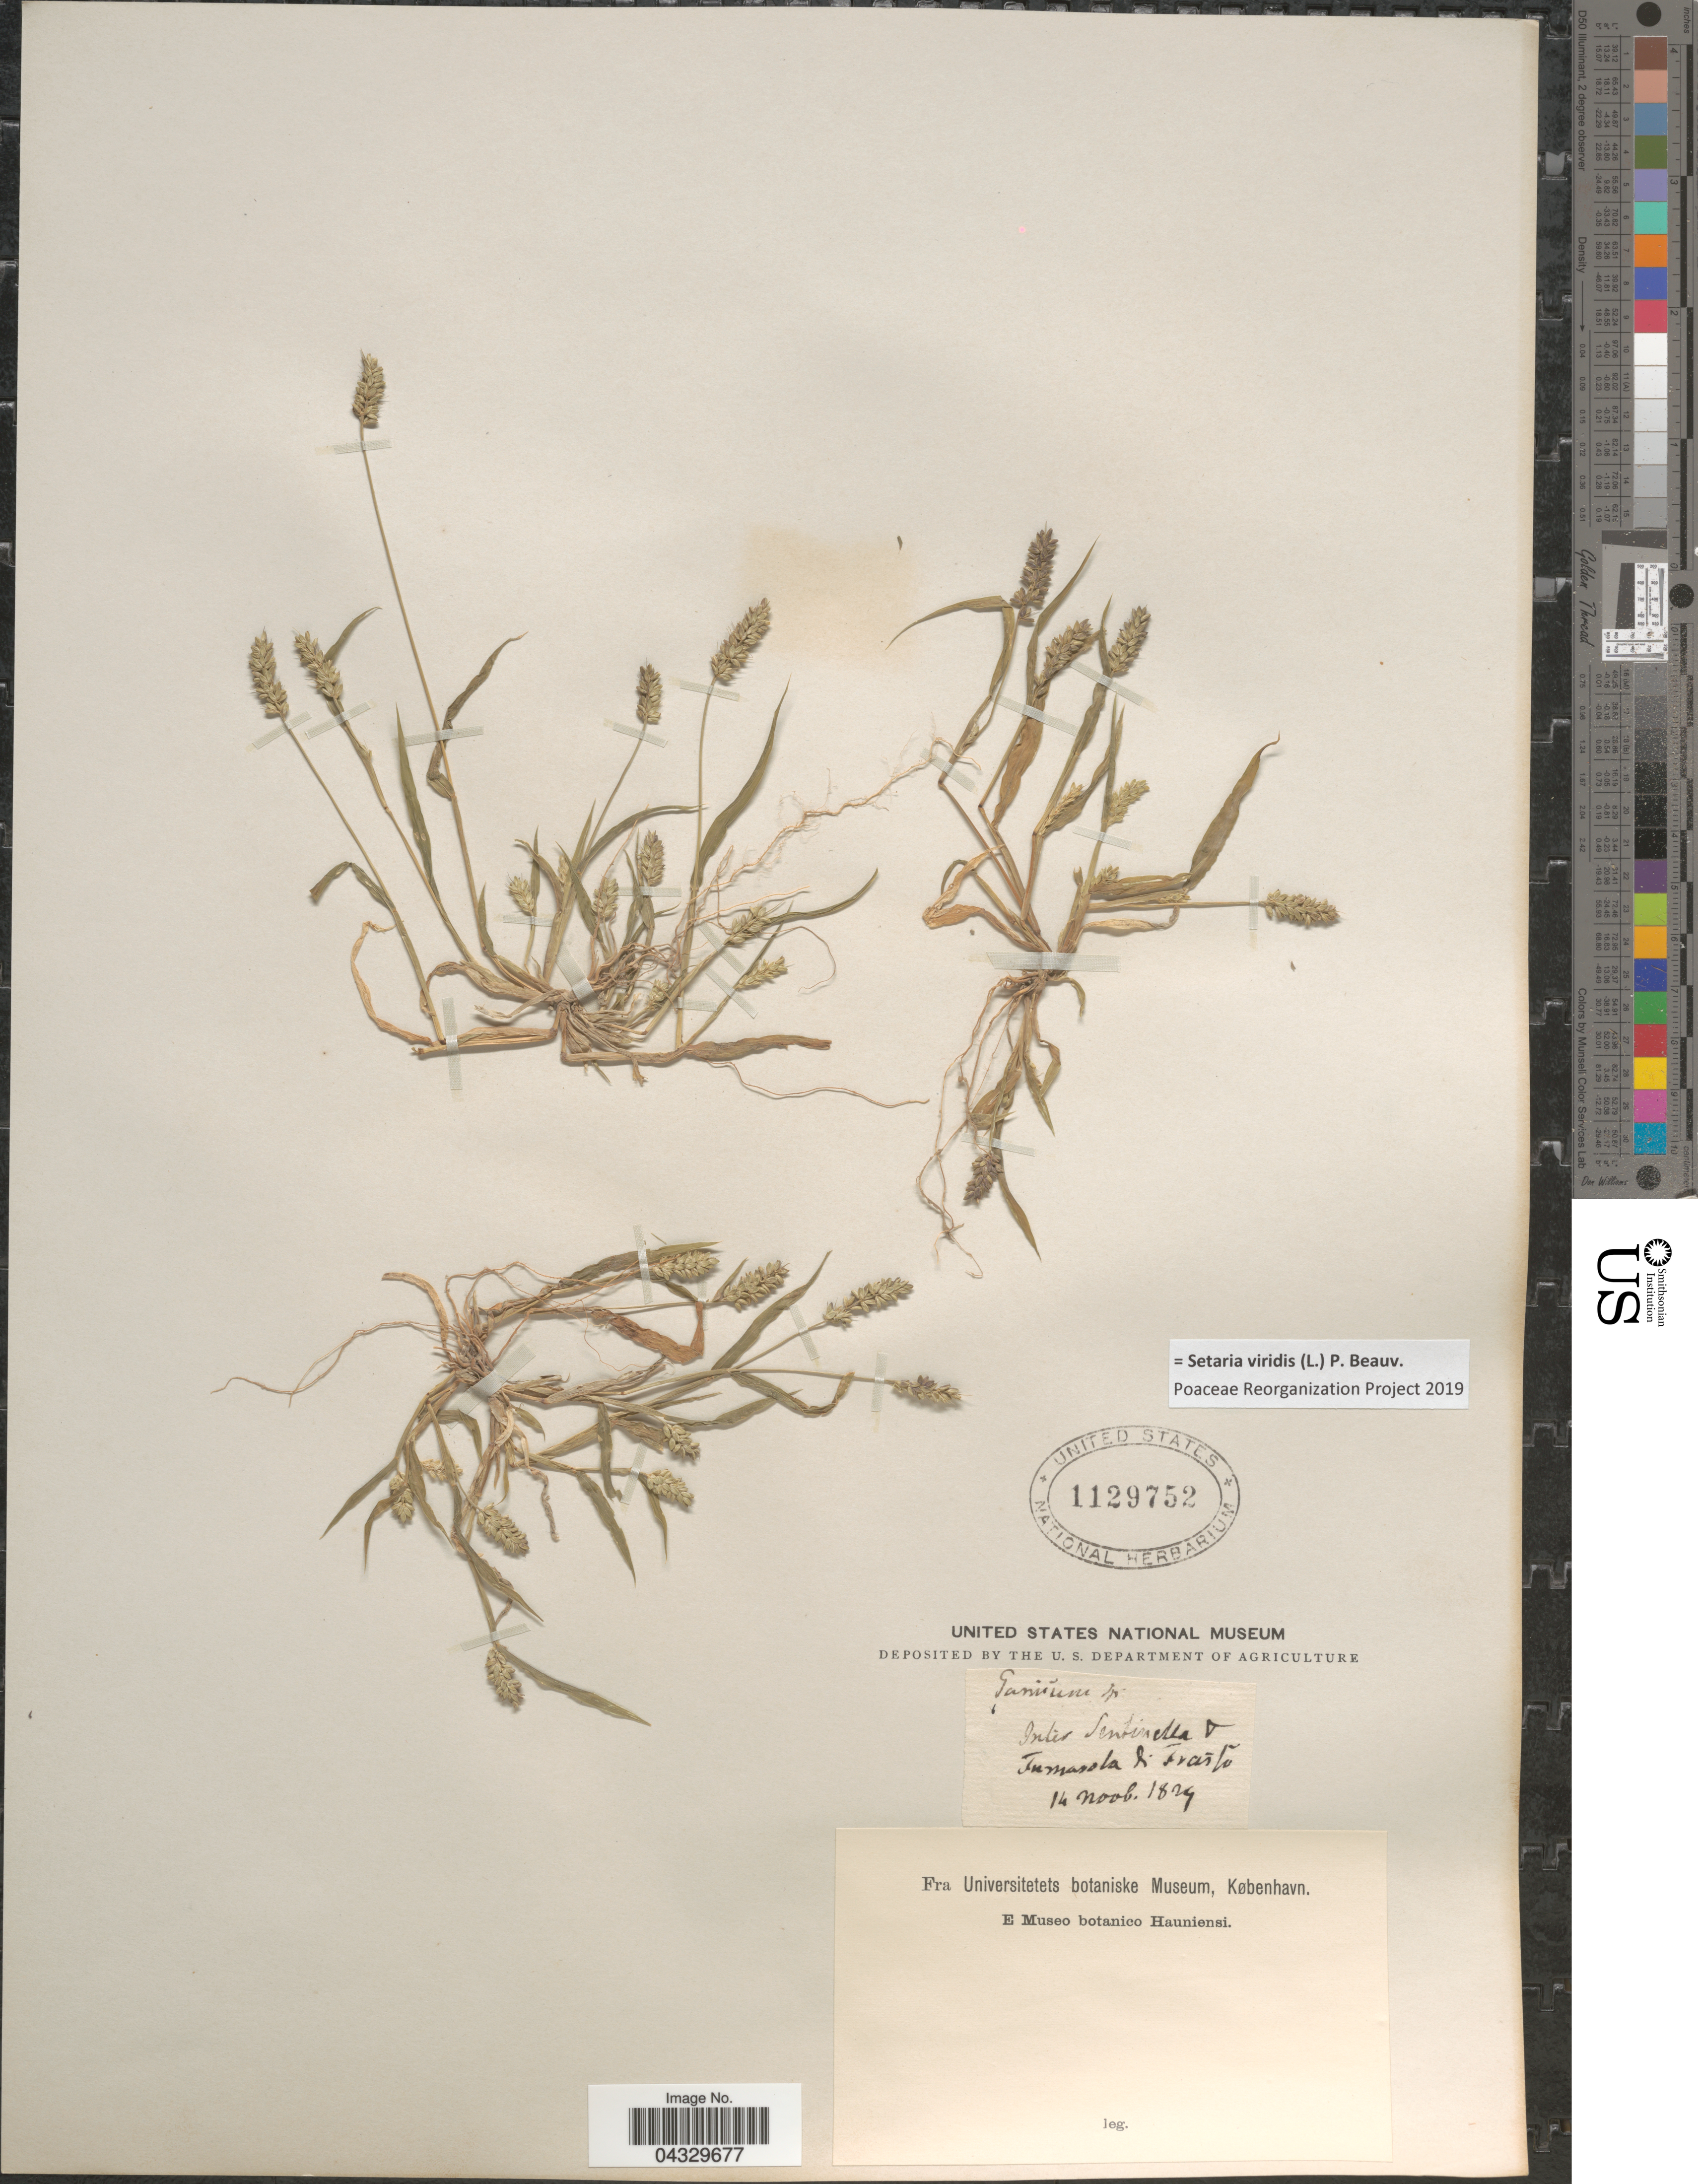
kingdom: Plantae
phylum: Tracheophyta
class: Liliopsida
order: Poales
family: Poaceae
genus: Setaria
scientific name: Setaria viridis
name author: (L.) P. Beauv.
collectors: ex Mus. Bot. Hauniense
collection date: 1829-11-14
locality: Inter Sentiernella di Fumasola & Frasto. [interpreted]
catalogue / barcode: US 1129752